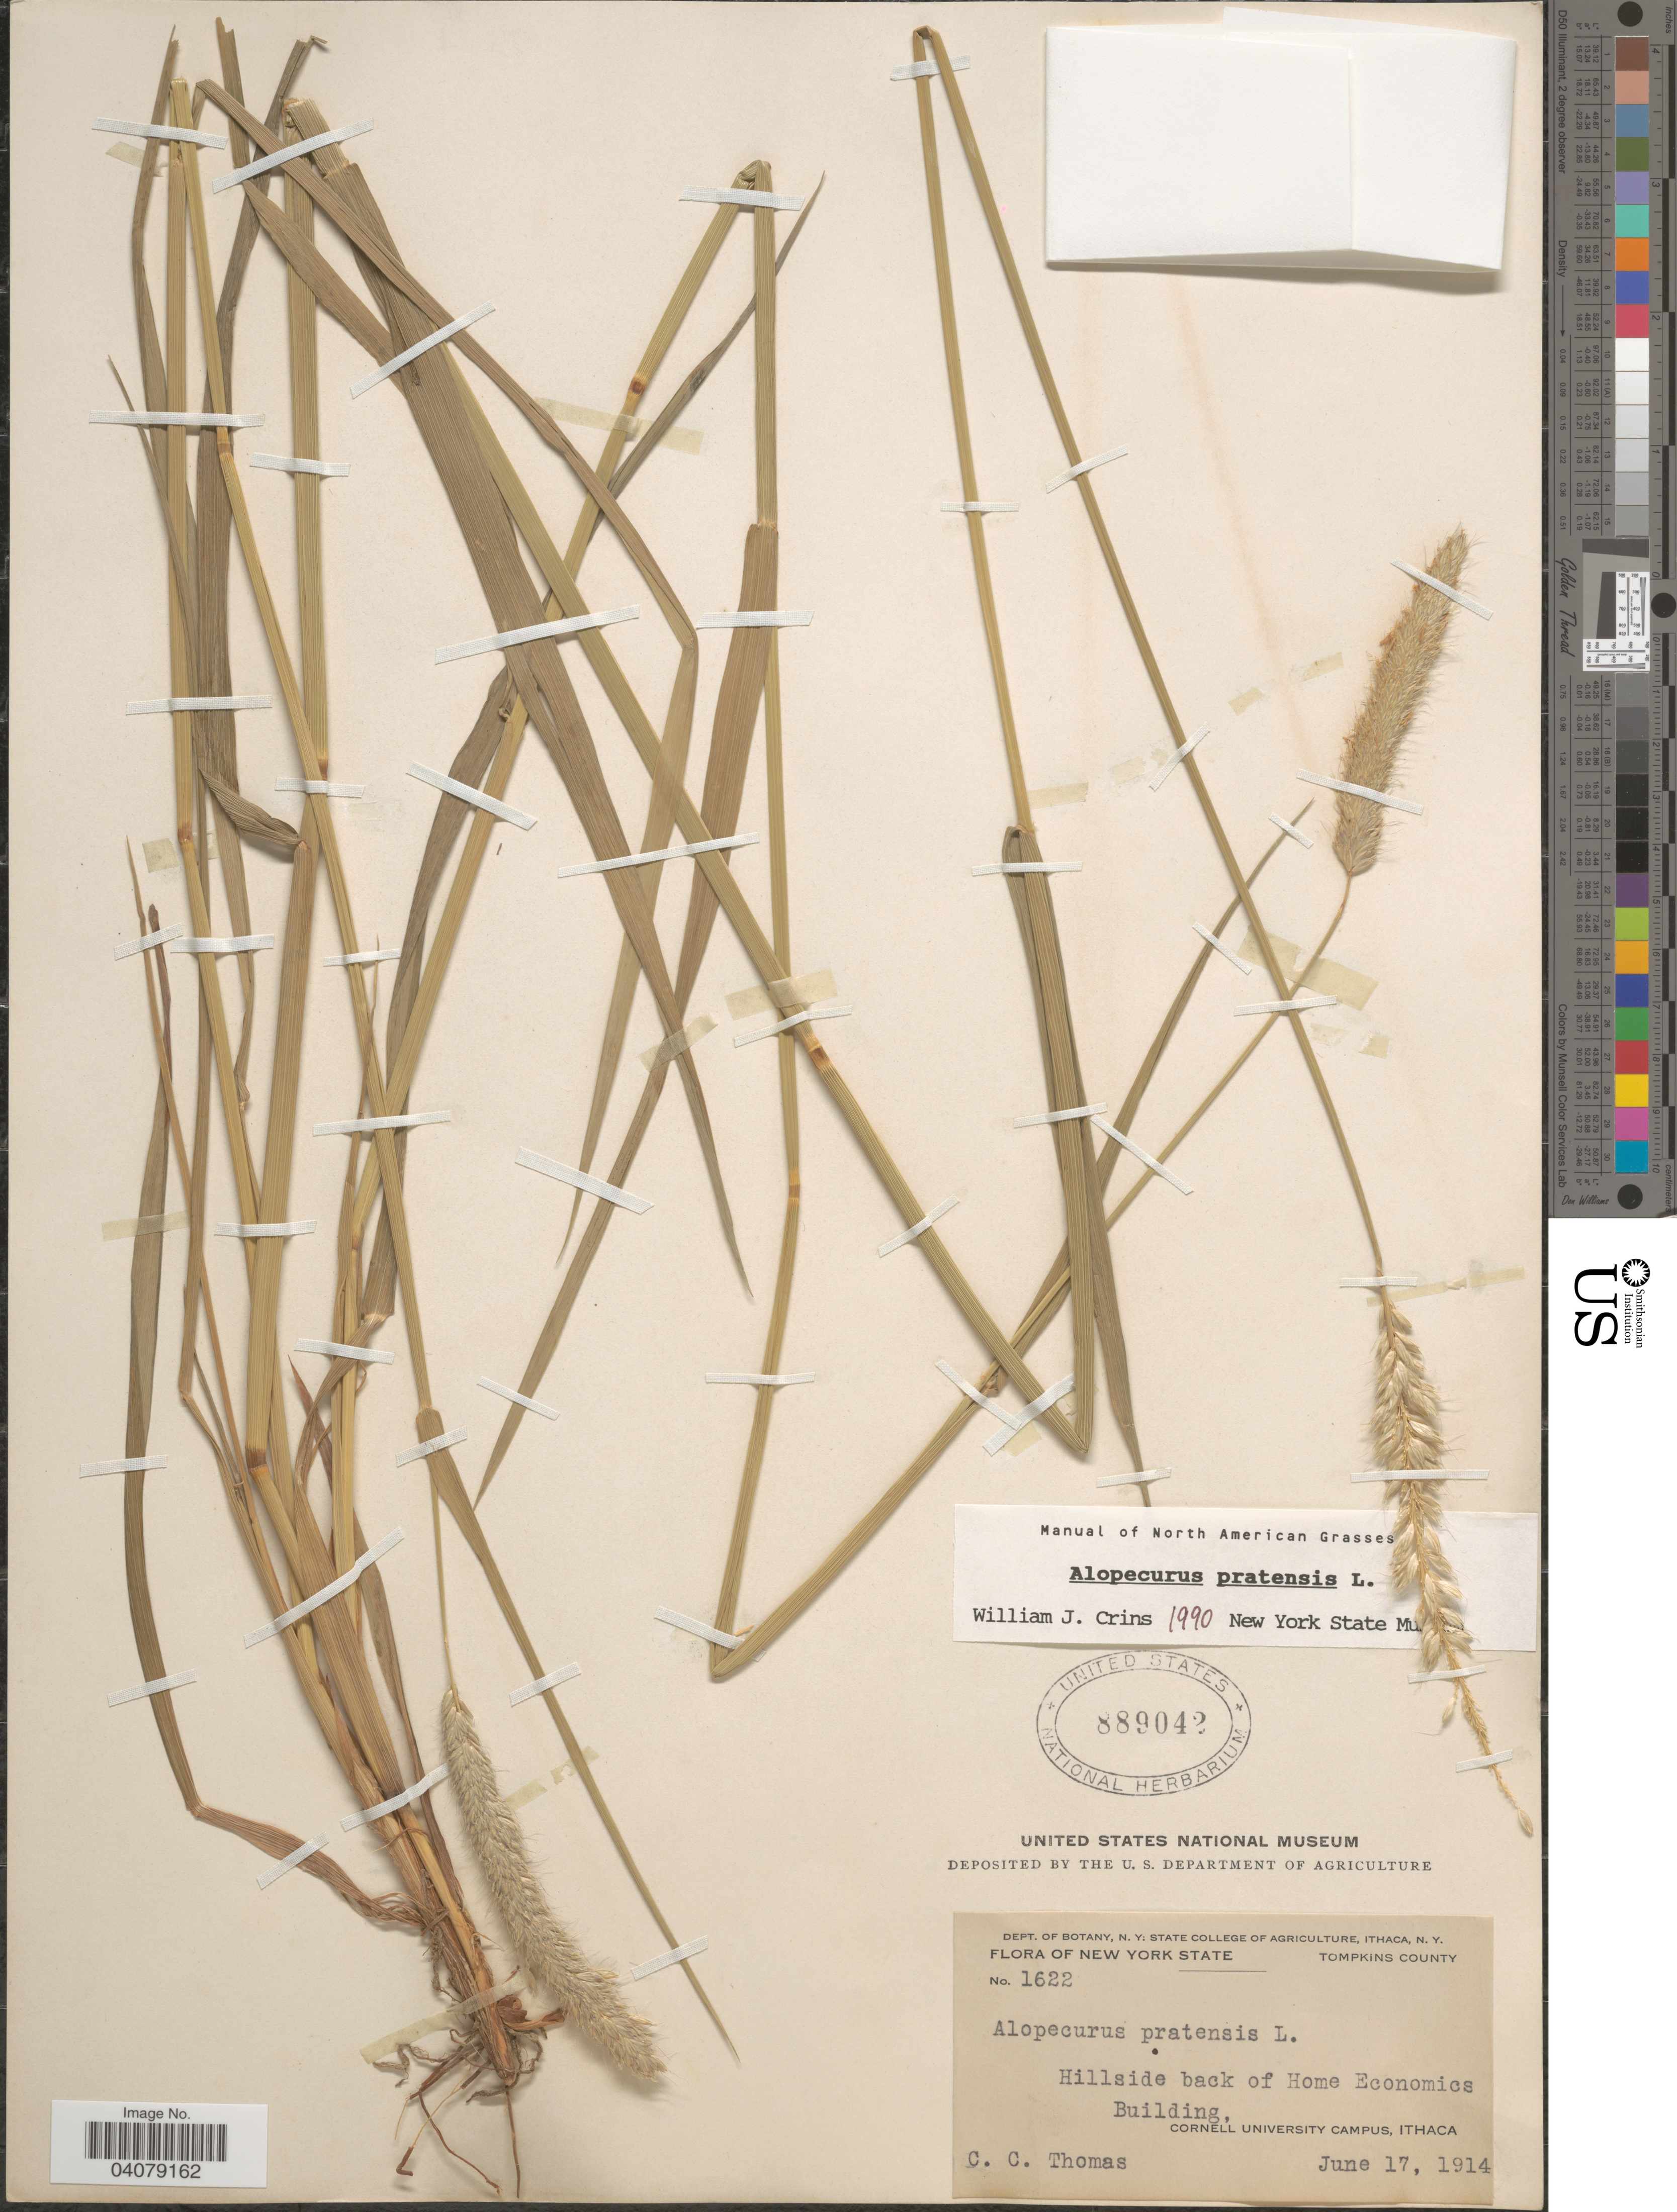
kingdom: Plantae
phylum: Tracheophyta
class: Liliopsida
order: Poales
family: Poaceae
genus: Alopecurus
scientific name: Alopecurus pratensis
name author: L.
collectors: C. Thomas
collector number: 1622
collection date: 1914-06-17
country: United States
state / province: New York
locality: Tompkins County. Hillside back of Home Economics Building, Cornell University Campus, Ithaca.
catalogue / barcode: US 889042